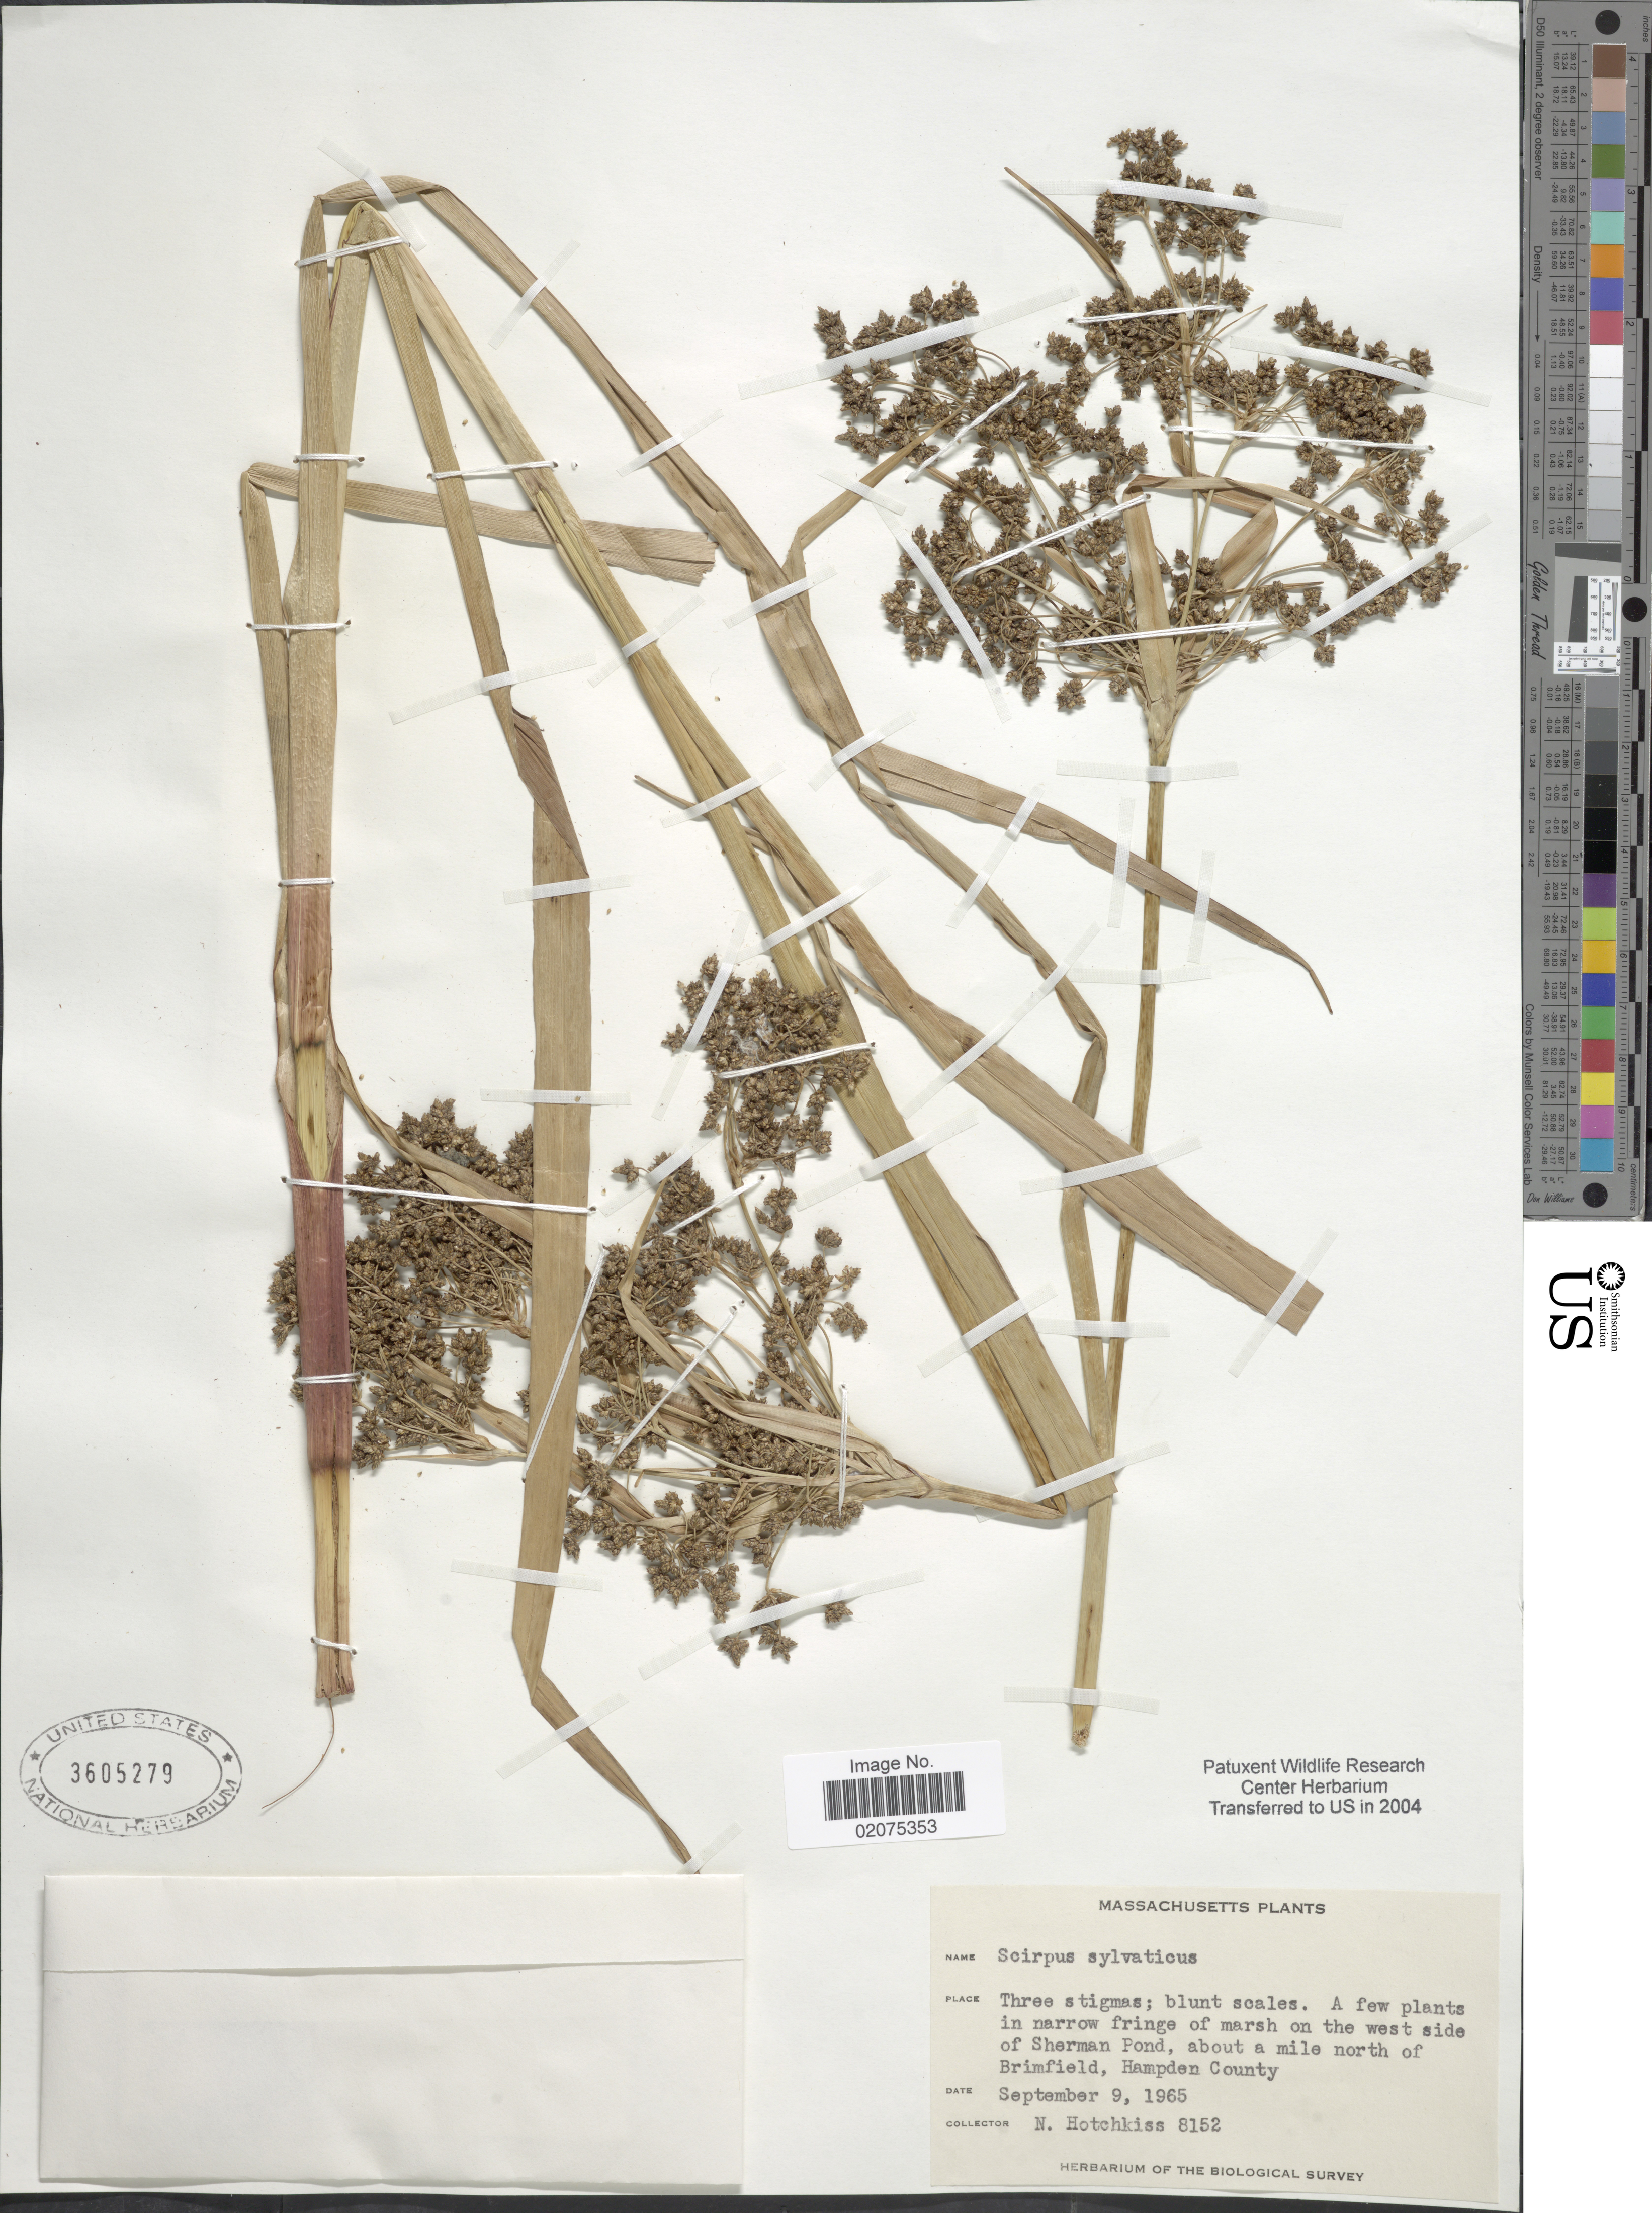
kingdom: Plantae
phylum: Tracheophyta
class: Liliopsida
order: Poales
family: Cyperaceae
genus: Scirpus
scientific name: Scirpus expansus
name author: Fernald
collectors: N. Hotchkiss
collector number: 8152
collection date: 1965-09-09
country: United States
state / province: Massachusetts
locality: About a mile north of Brimfield, Hampden County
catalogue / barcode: US 3605279